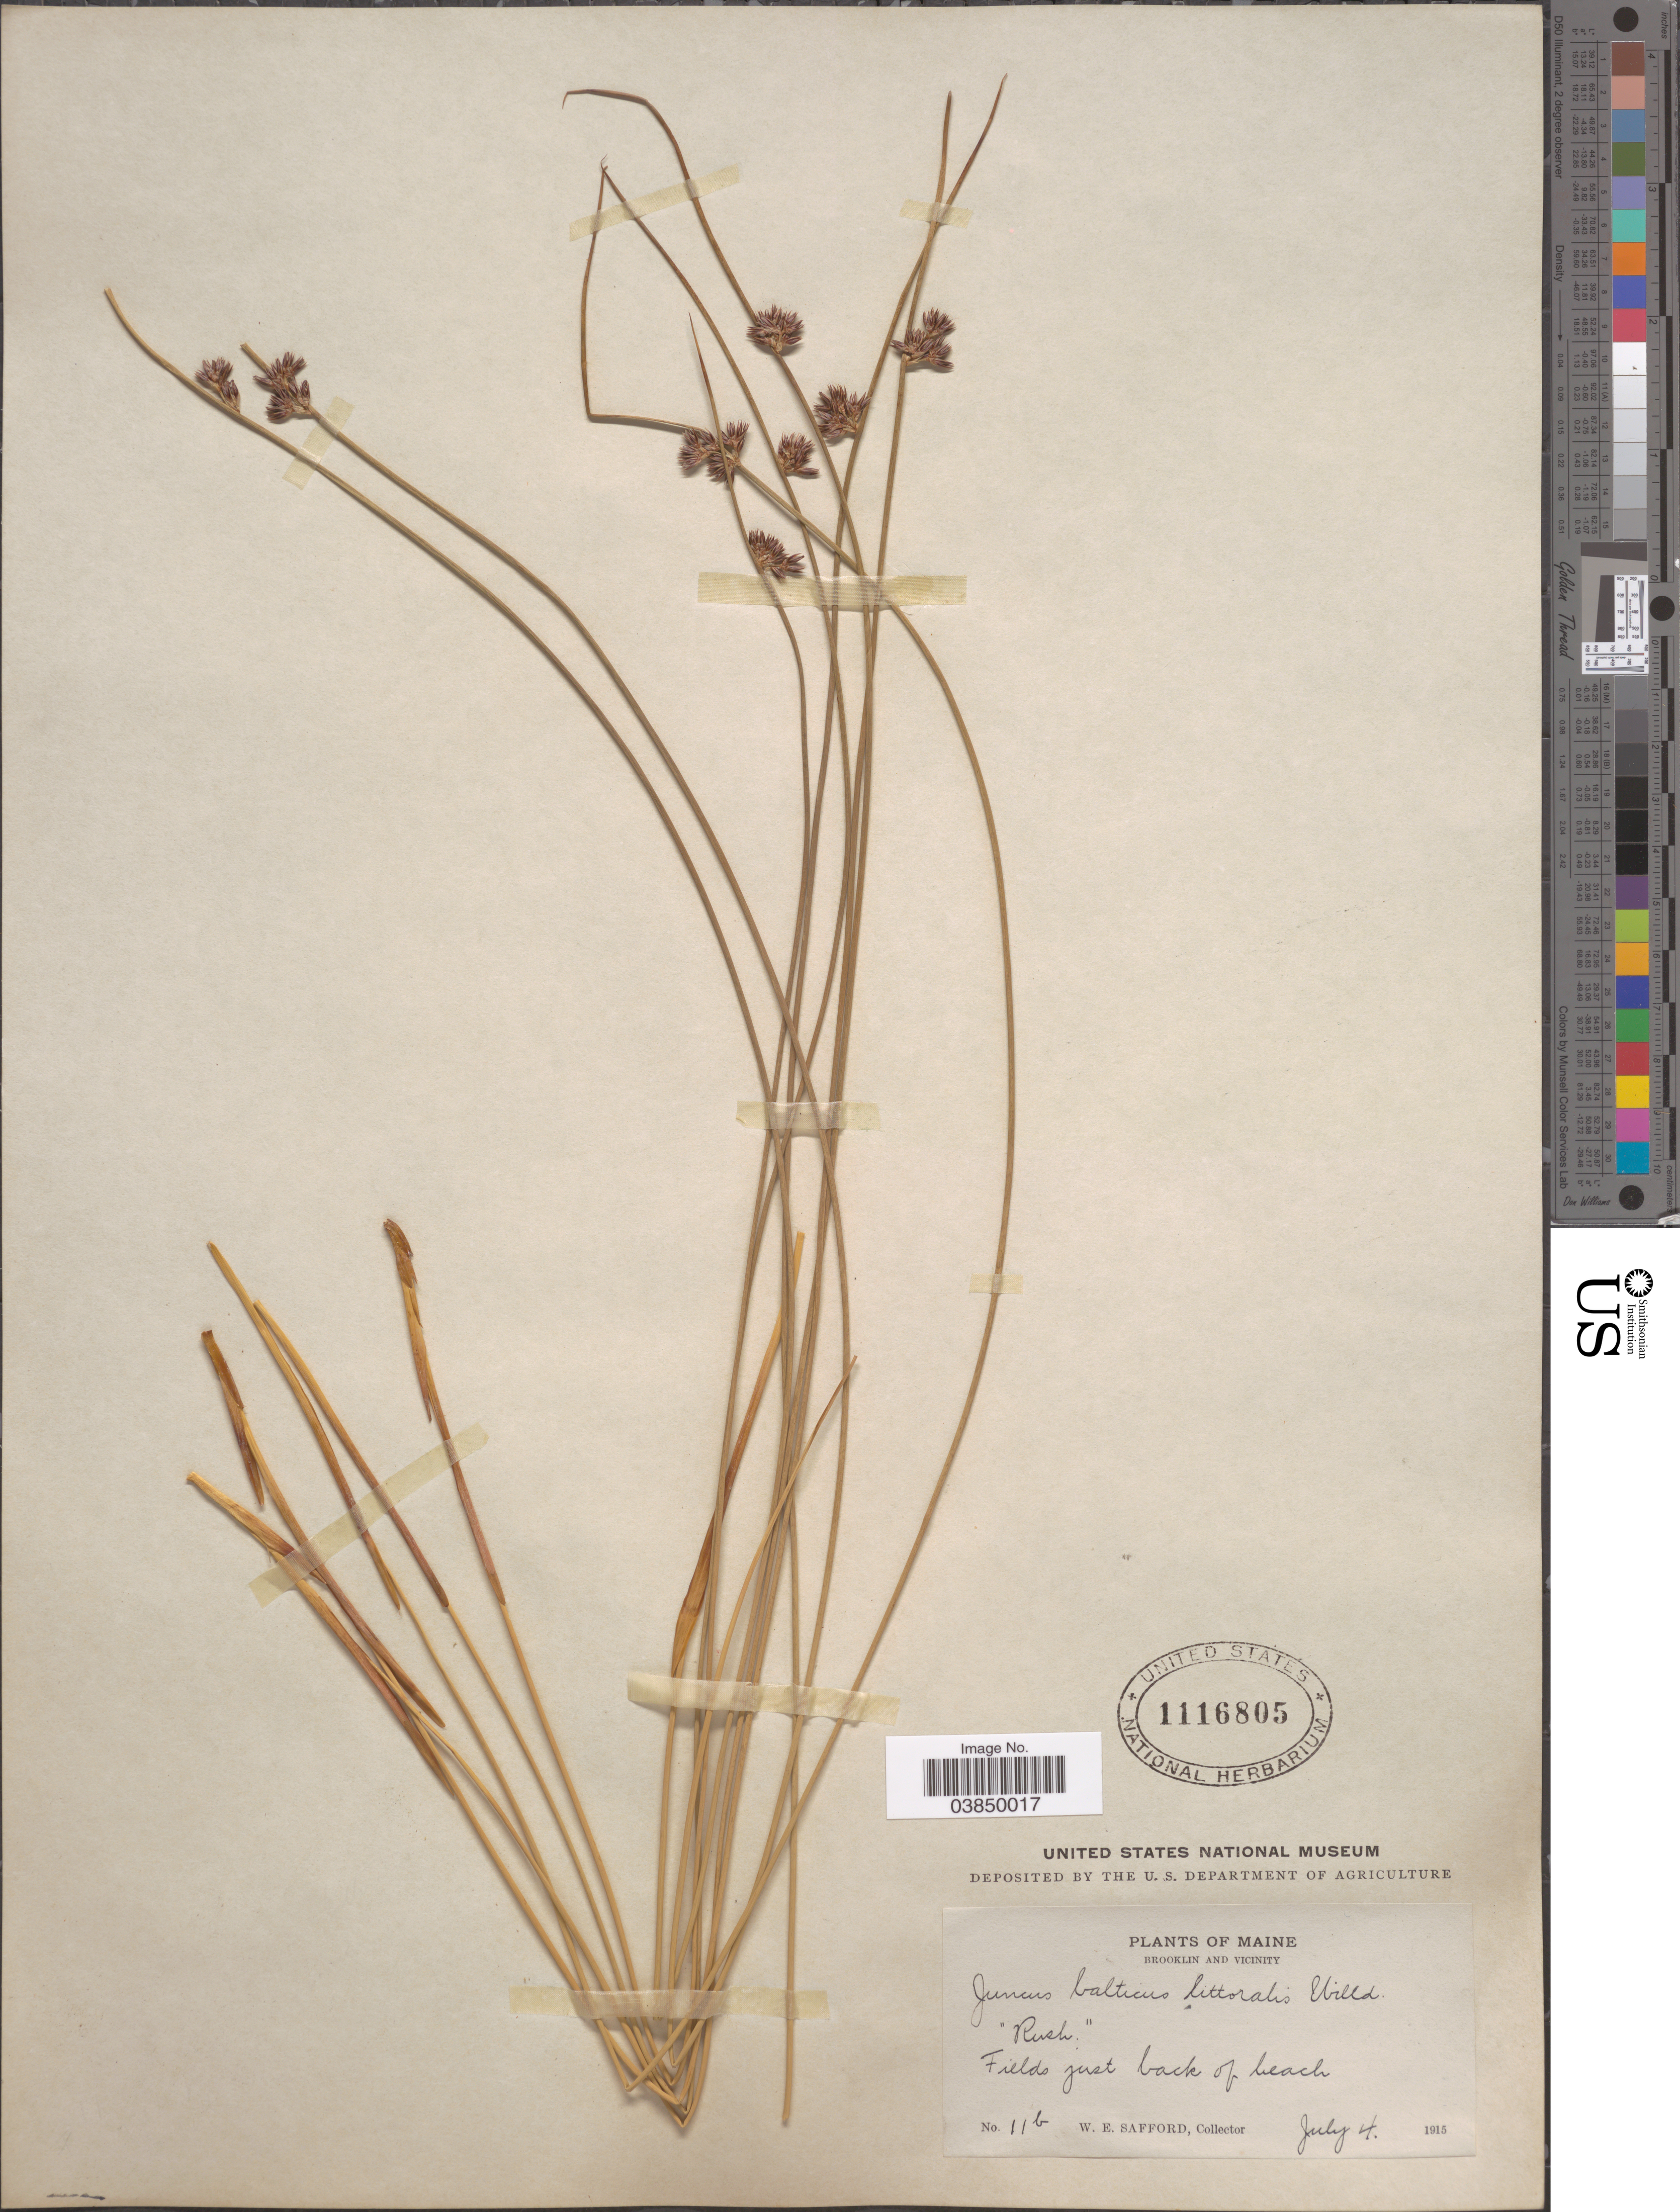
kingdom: Plantae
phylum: Tracheophyta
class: Liliopsida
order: Poales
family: Juncaceae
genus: Juncus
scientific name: Juncus balticus var. littoralis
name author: Engelm.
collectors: W. E. Safford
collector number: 11b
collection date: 1915-07-04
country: United States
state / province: Maine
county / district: Hancock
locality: Brooklin and Vicinity. Just back of beach.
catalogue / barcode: US 1116805